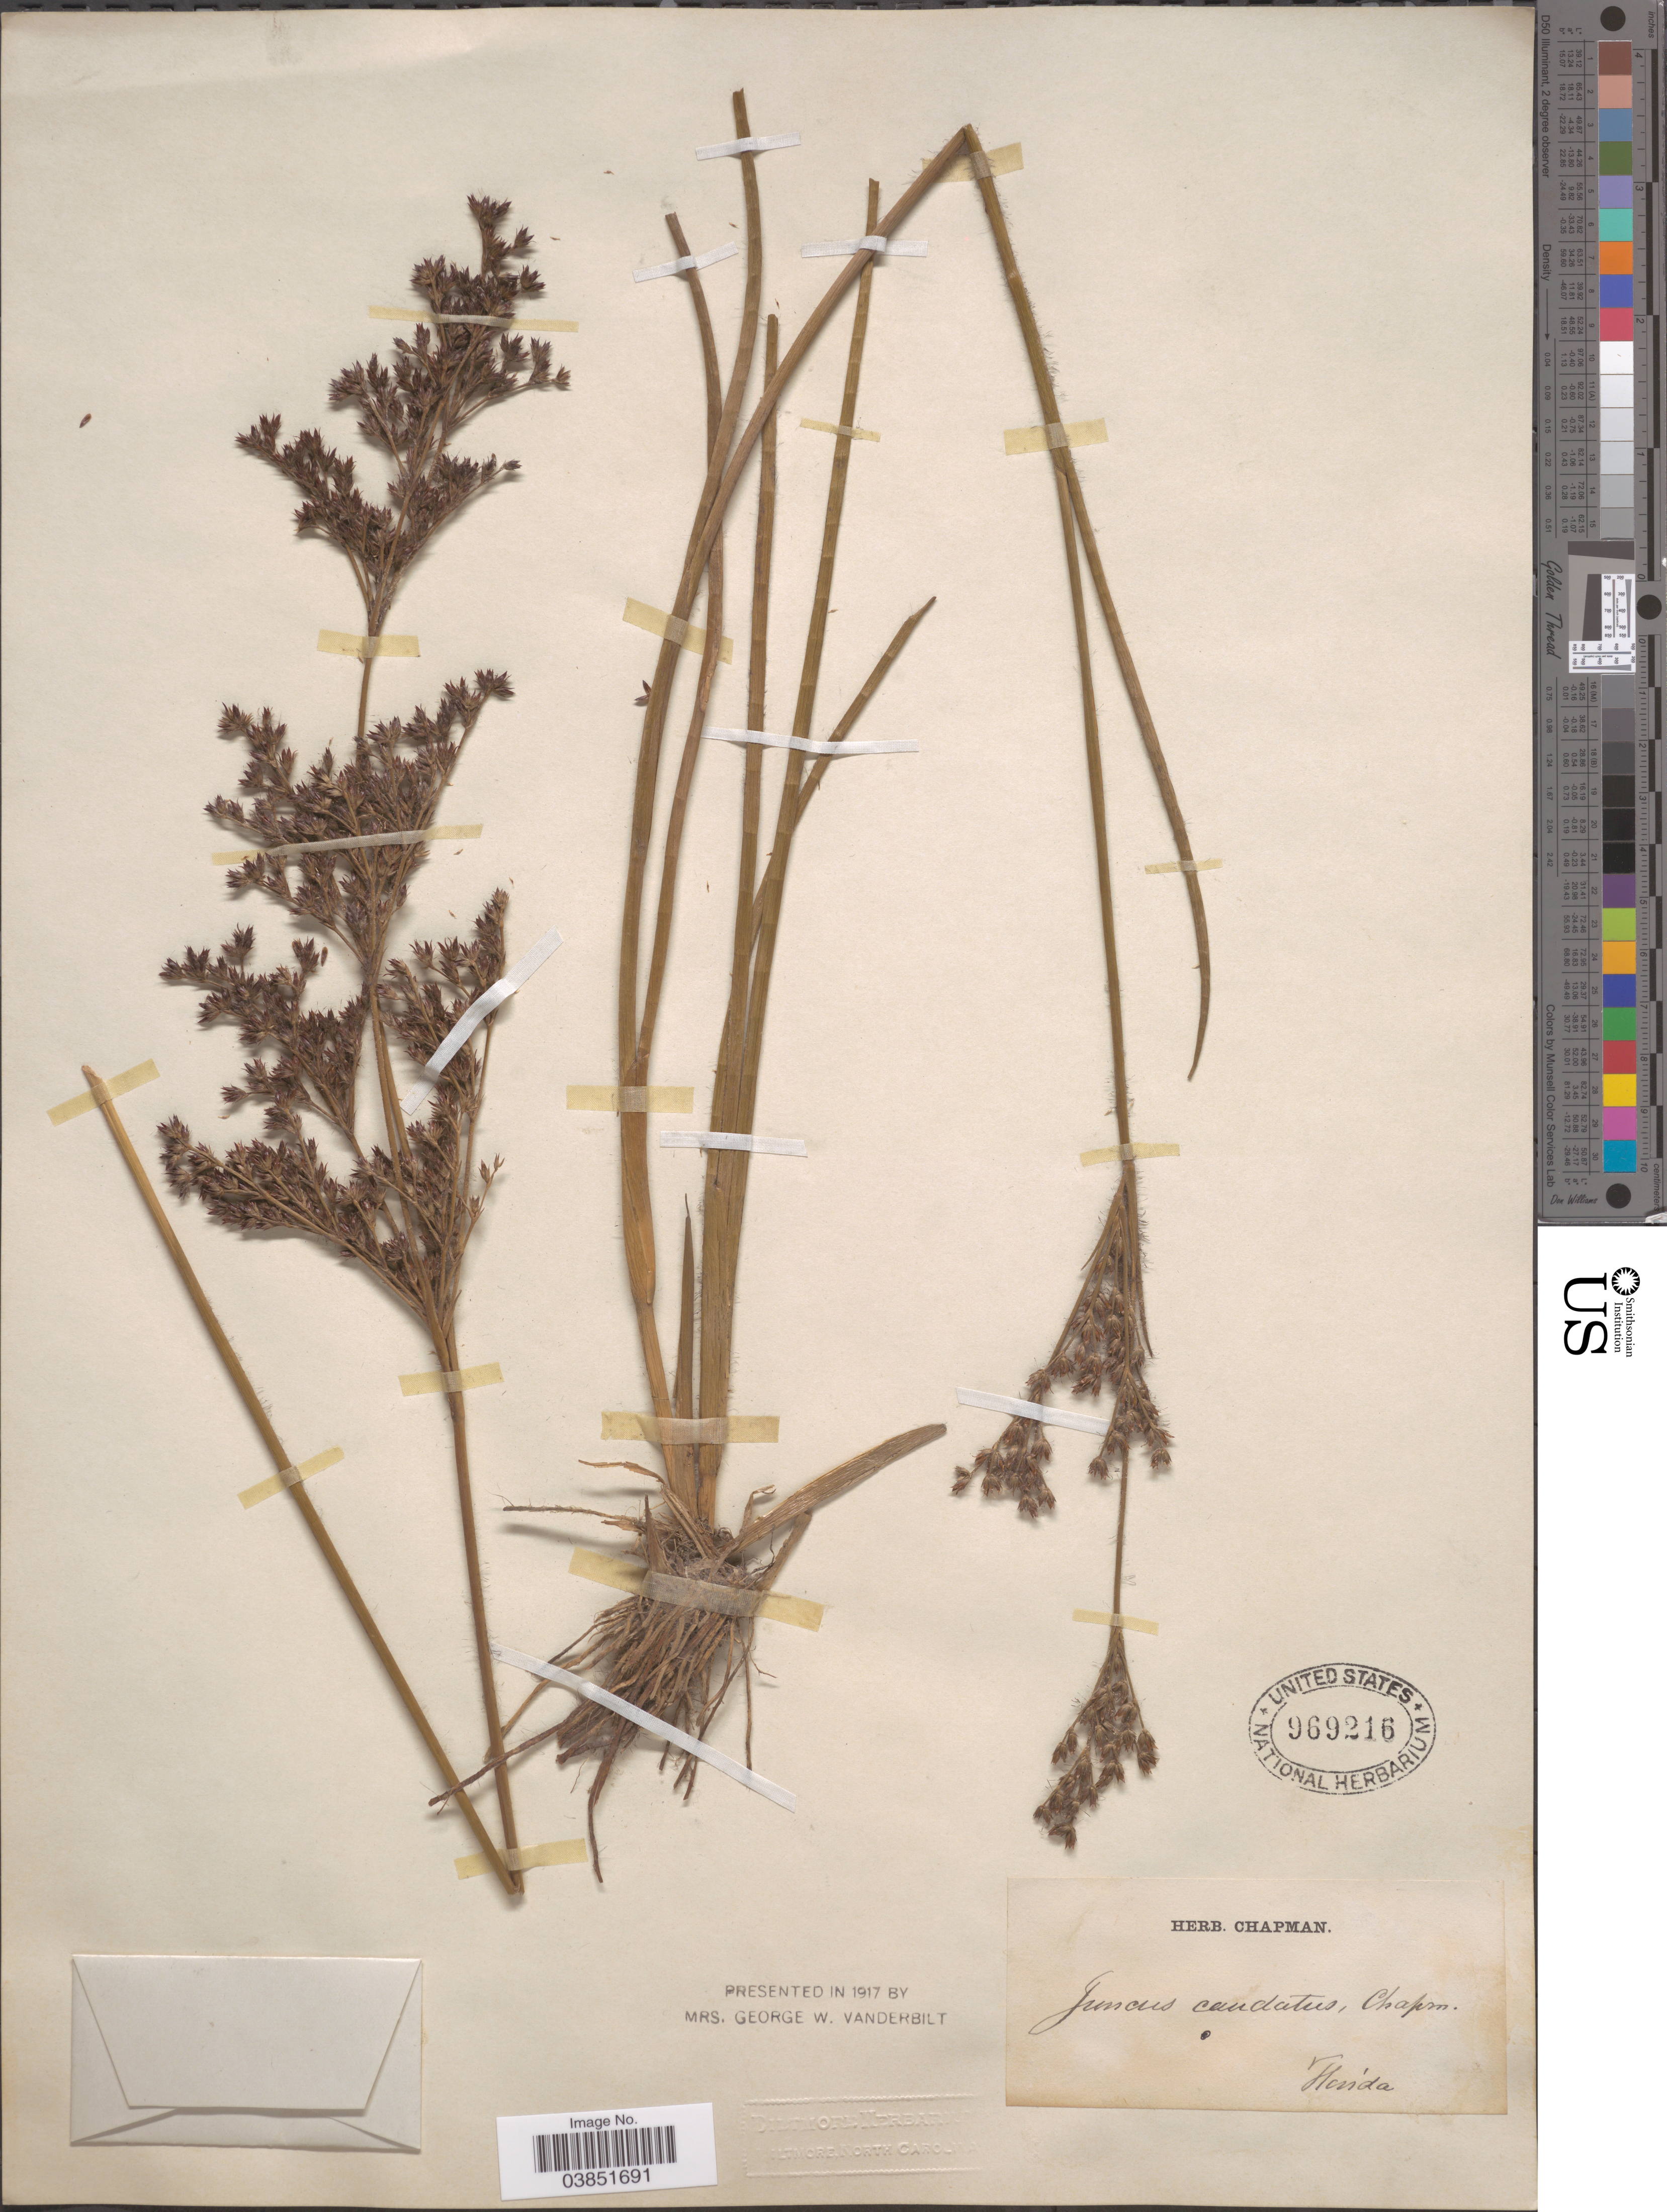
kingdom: Plantae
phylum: Tracheophyta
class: Liliopsida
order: Poales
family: Juncaceae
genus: Juncus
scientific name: Juncus caudatus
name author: Chapm.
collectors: ex herb. Chapman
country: United States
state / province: Florida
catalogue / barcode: US 969216